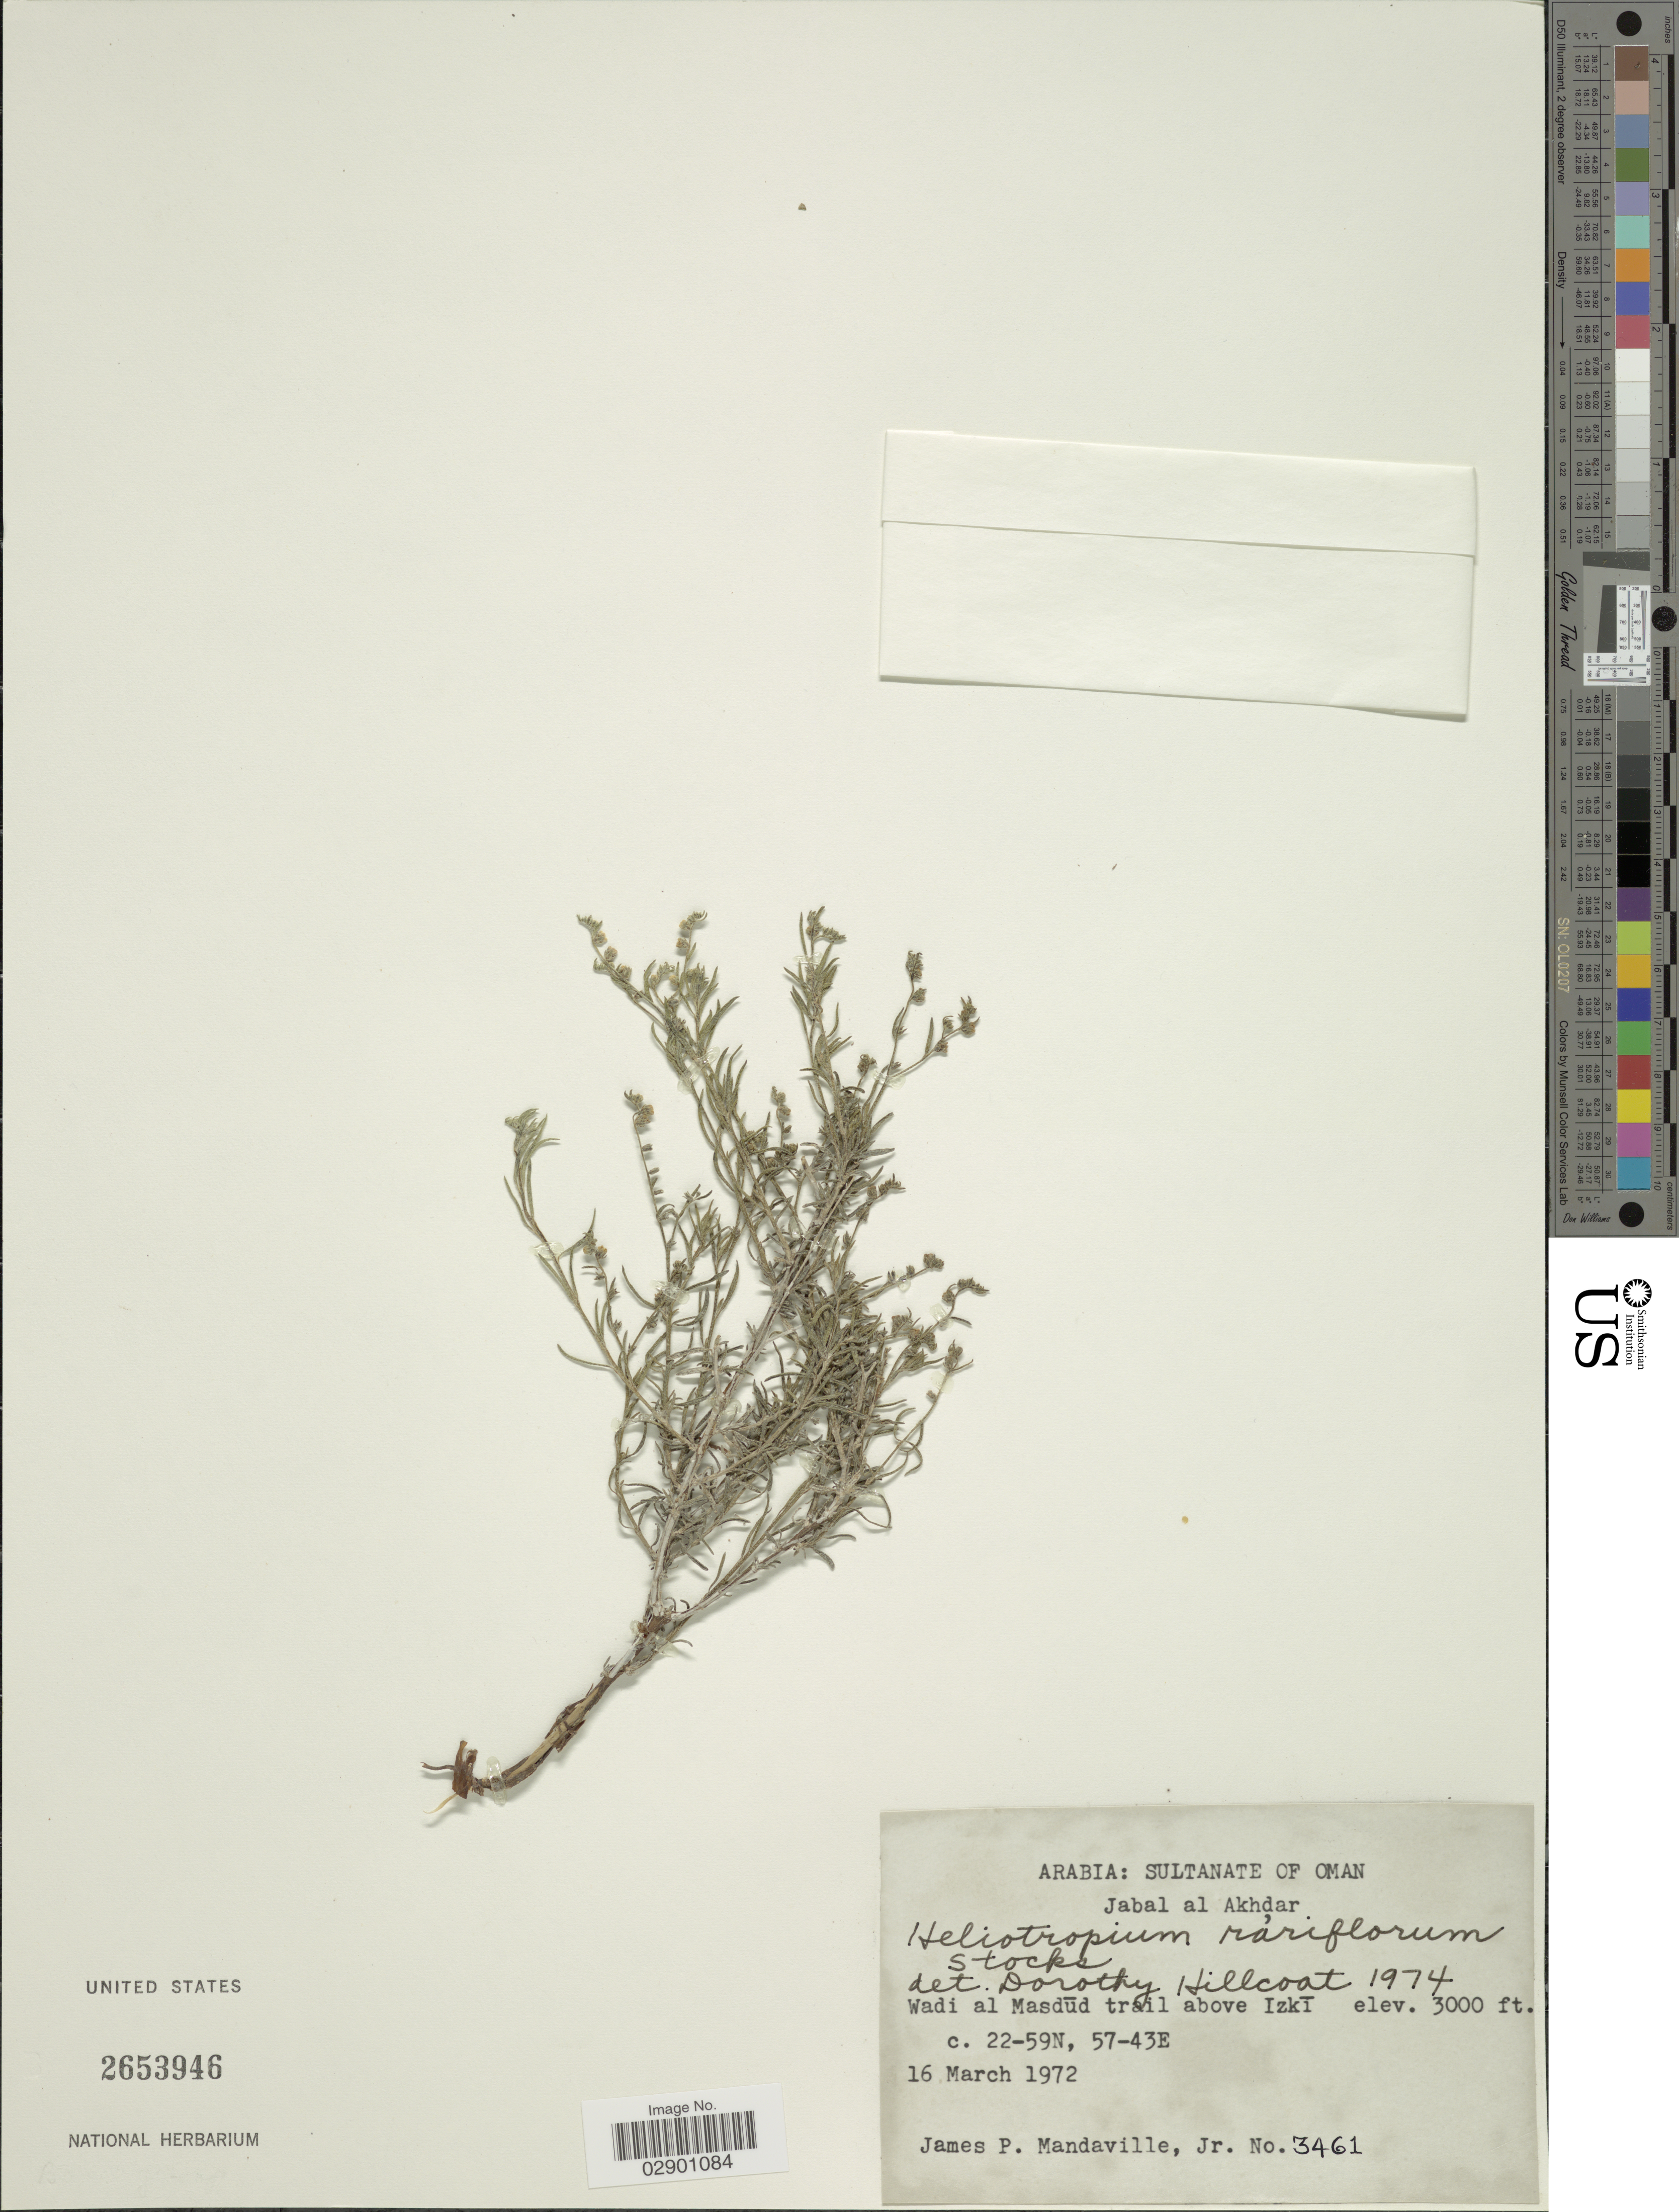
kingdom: Plantae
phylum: Tracheophyta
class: Magnoliopsida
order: Boraginales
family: Heliotropiaceae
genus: Heliotropium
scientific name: Heliotropium rariflorum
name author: Stocks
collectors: J. Mandaville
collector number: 3461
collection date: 1972-03-16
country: Oman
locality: Arabia: Sultanate of Oman. Jabal al Akhdar. Wadi al Masdūd trail above Izkī.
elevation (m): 914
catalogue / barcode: US 2653946